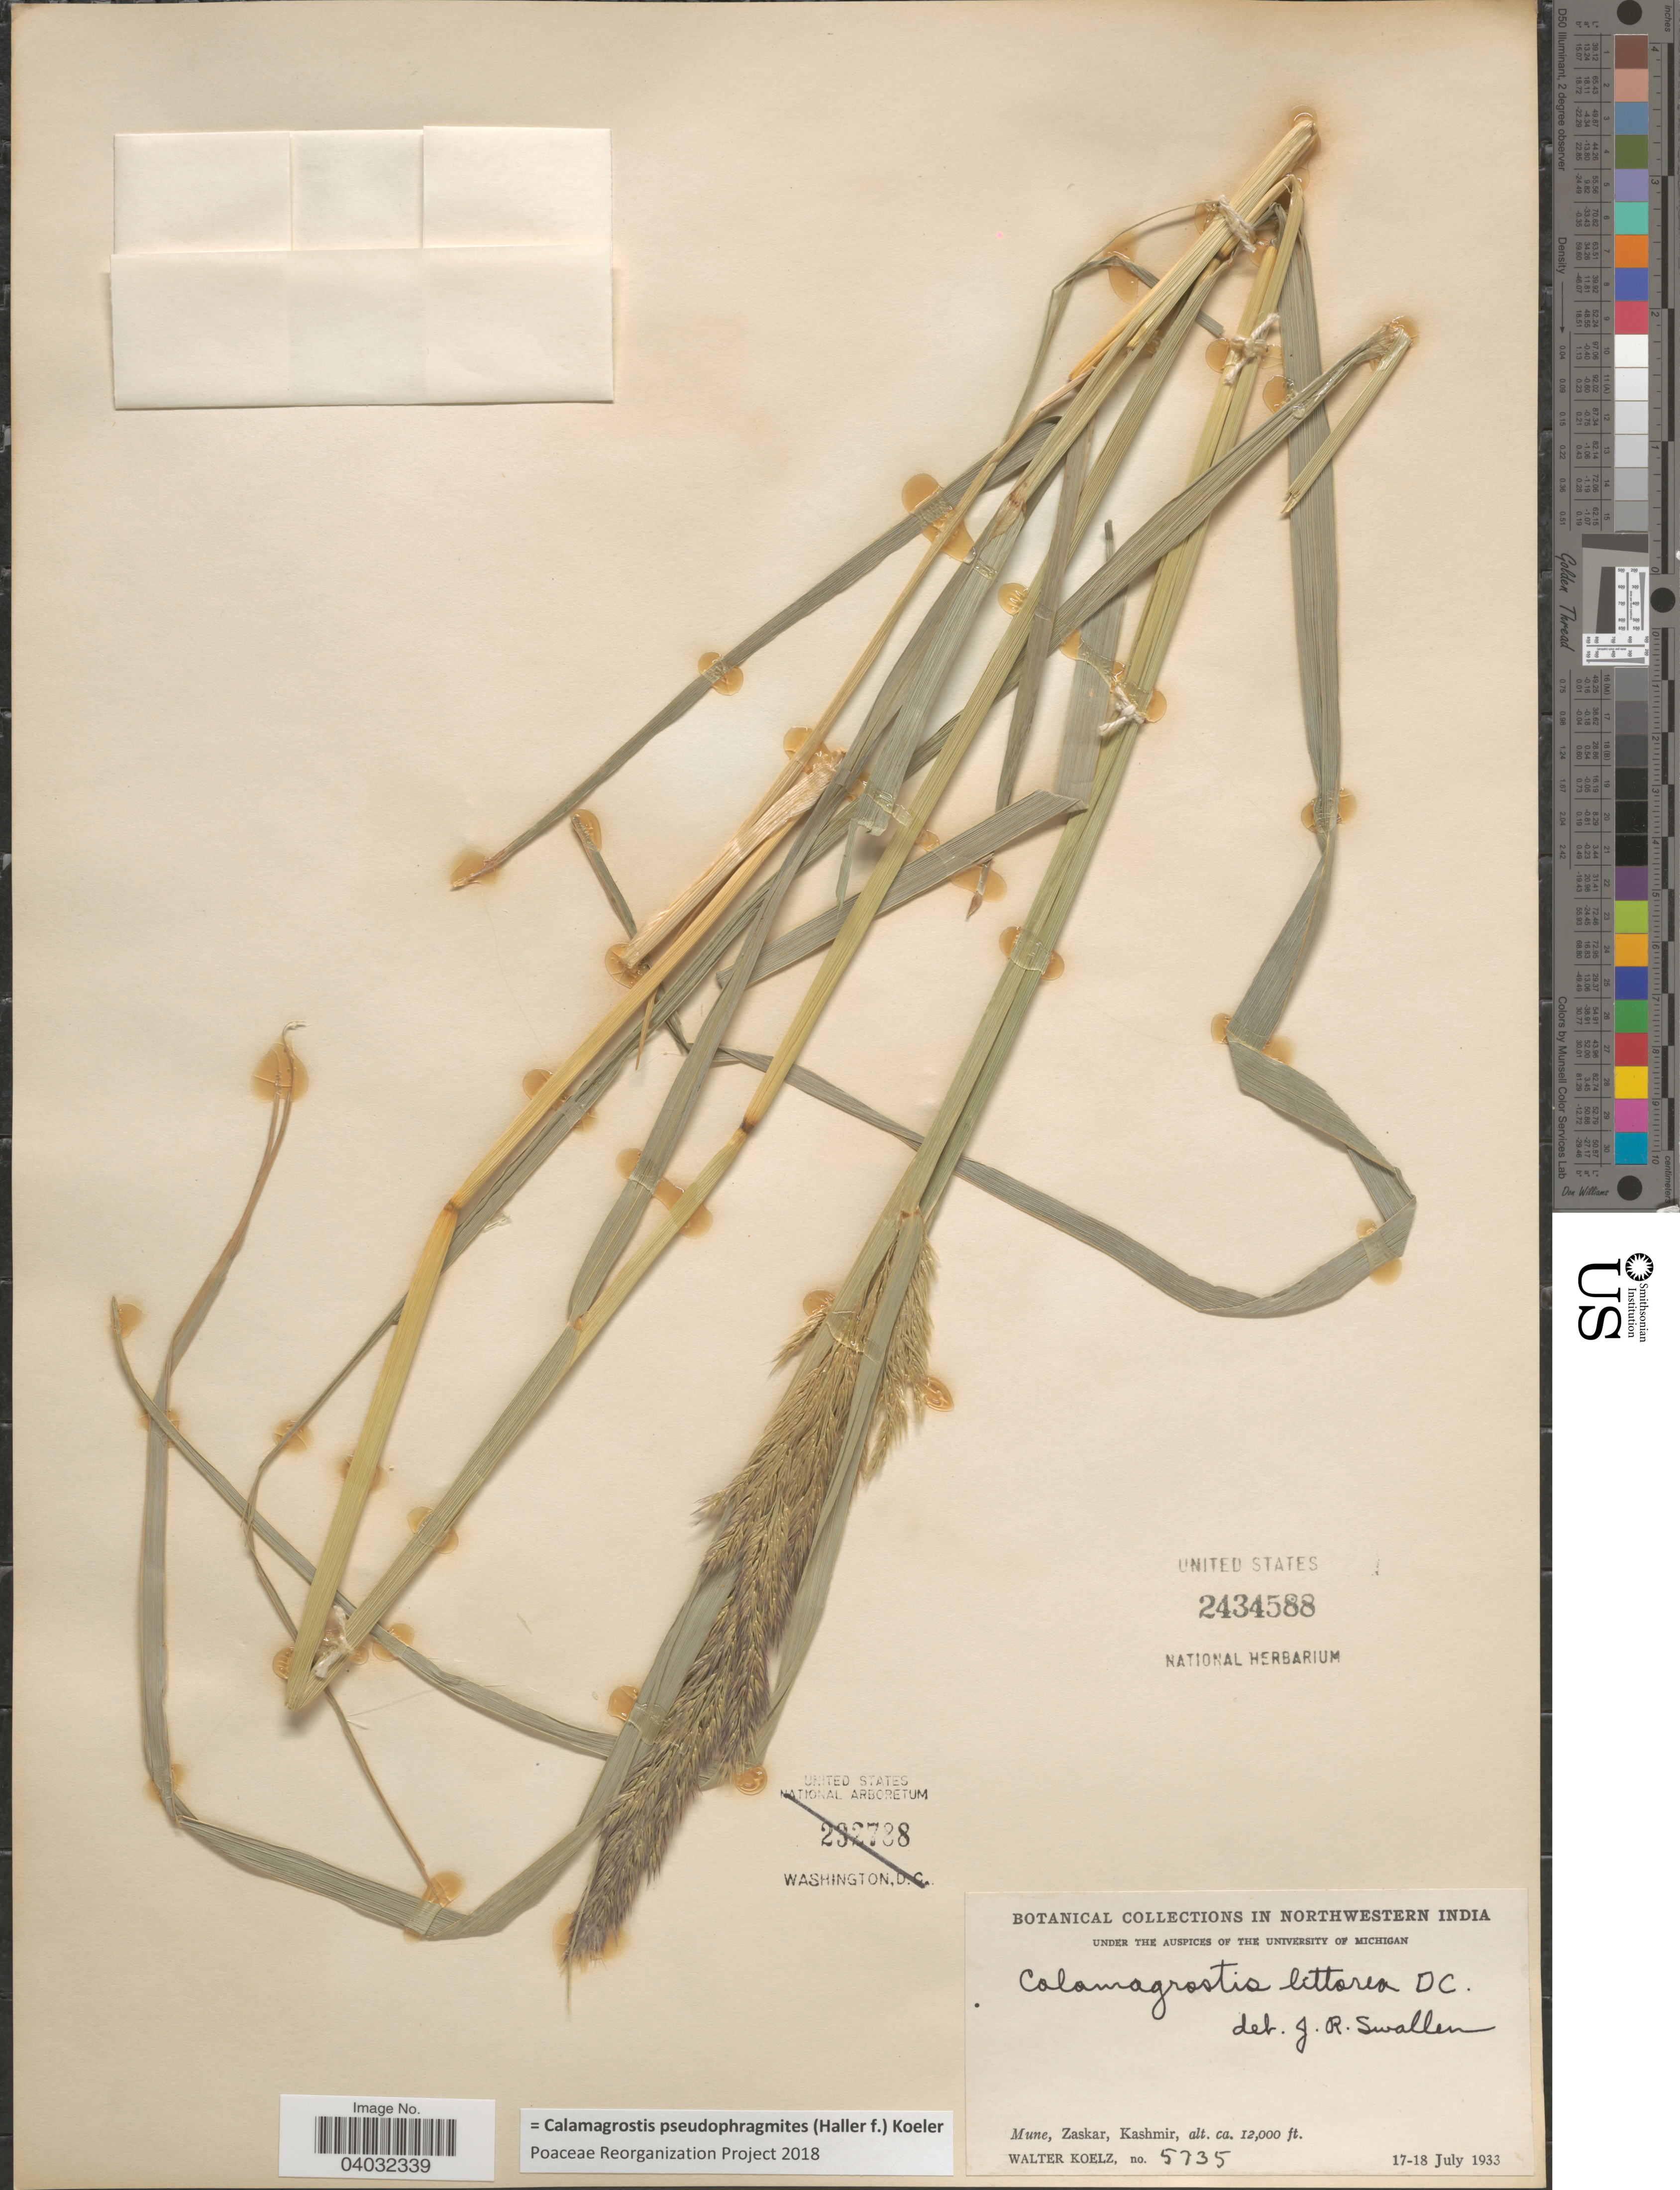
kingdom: Plantae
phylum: Tracheophyta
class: Liliopsida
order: Poales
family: Poaceae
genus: Calamagrostis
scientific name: Calamagrostis pseudophragmites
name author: (Haller f.) Koeler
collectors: W. N. Koelz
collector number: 5735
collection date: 1933-07-17/1933-07-18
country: India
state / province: Jammu and Kashmir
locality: Northwestern India. Mune, Zaskar, Kashmir.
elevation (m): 3658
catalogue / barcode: US 2434588